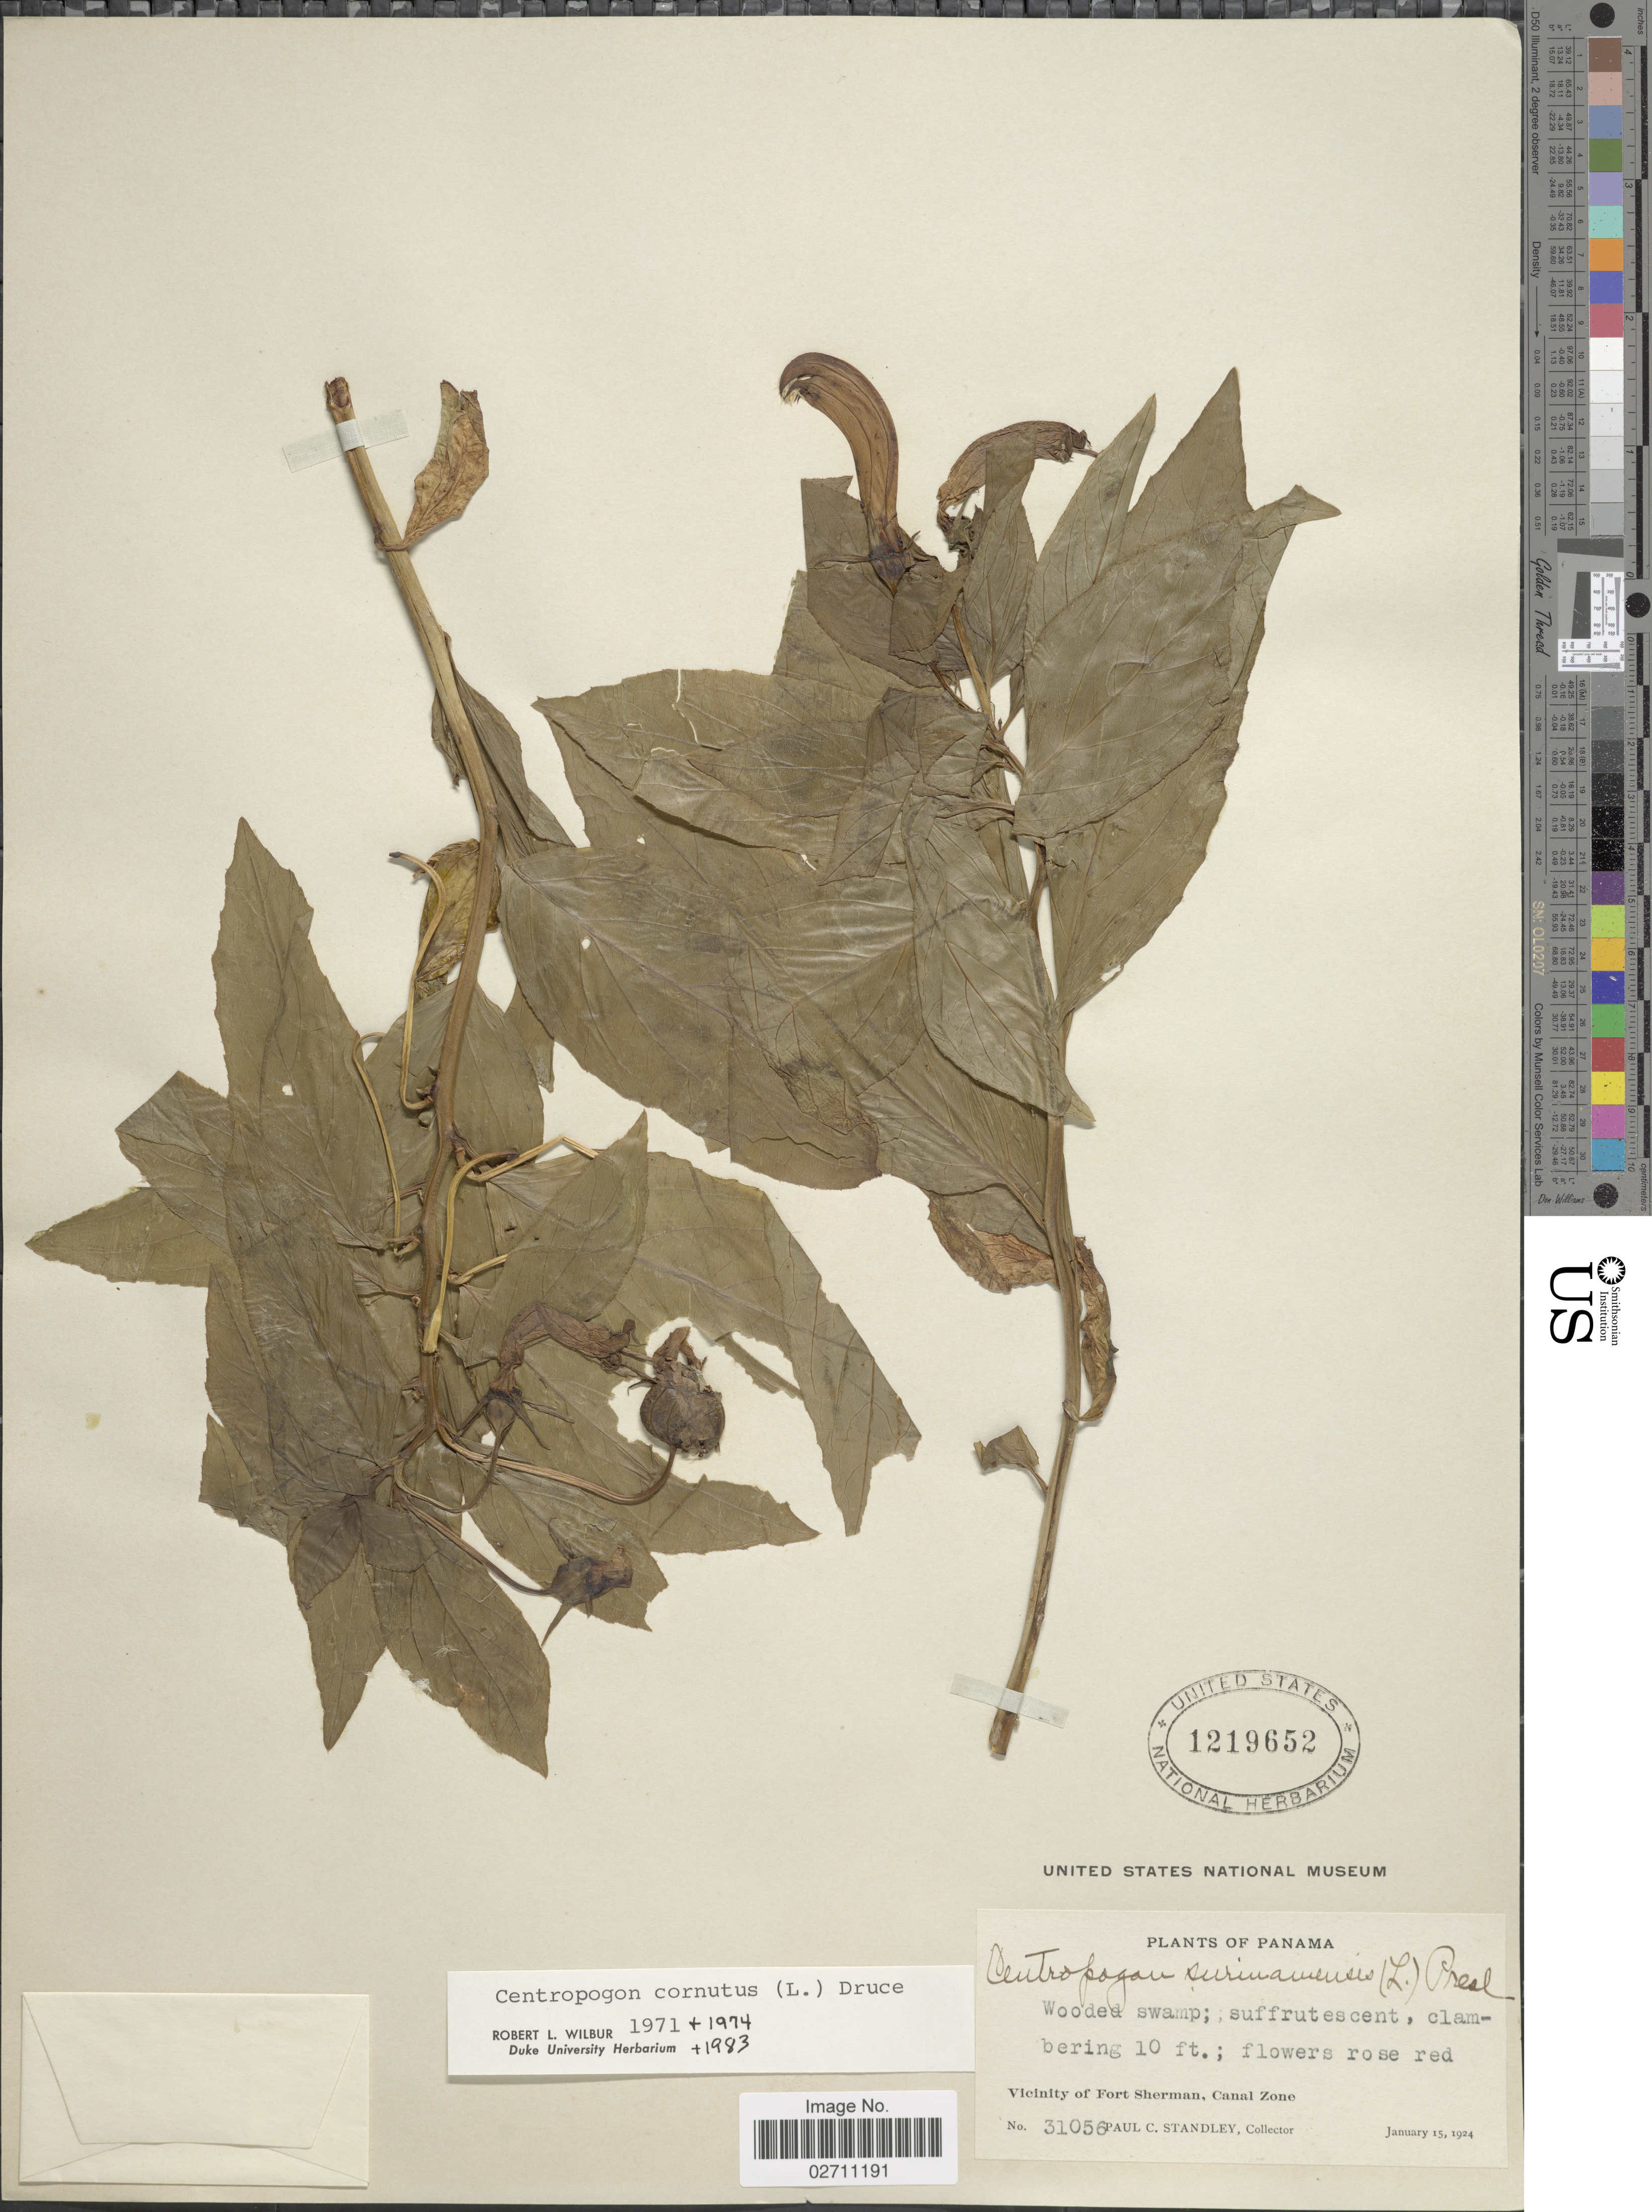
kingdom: Plantae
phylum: Tracheophyta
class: Magnoliopsida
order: Asterales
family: Campanulaceae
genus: Centropogon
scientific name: Centropogon cornutus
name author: (L.) Druce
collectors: P. C. Standley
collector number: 31056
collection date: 1924-01-15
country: Panama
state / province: Colón / Panamá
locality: Wooded swamp, Vicinity of Fort Sherman, Canal Zone.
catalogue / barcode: US 1219652